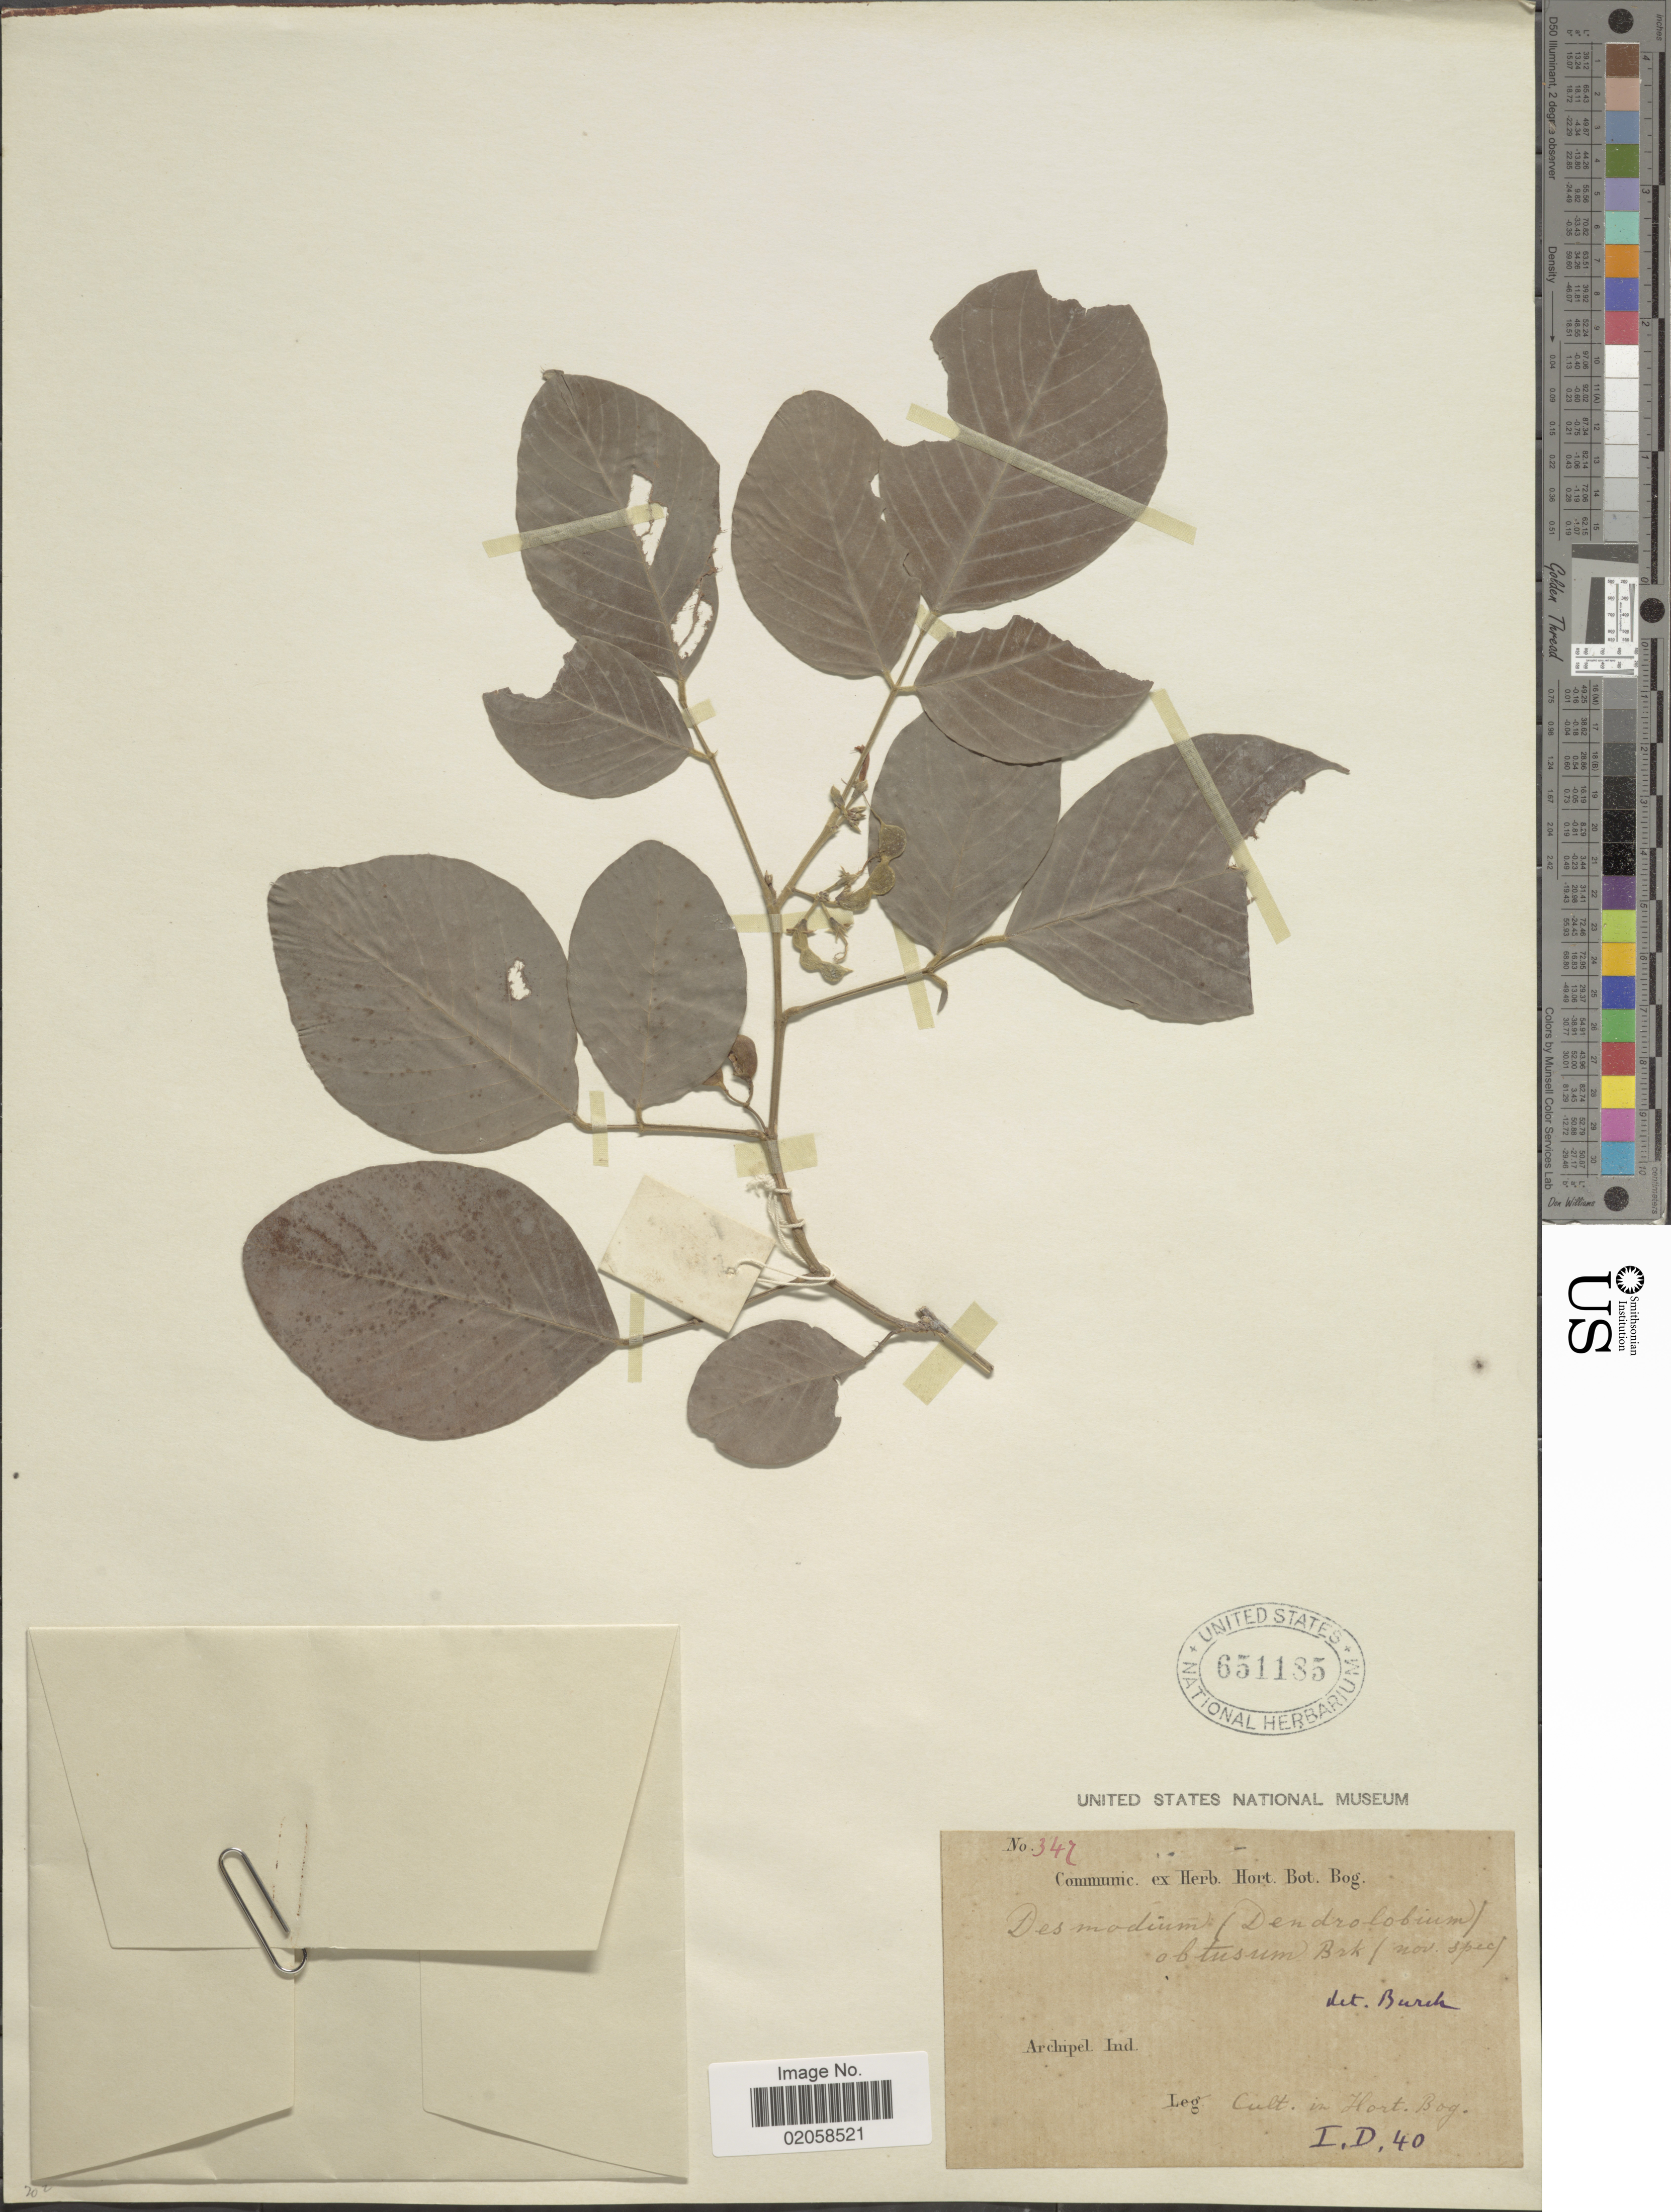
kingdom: Plantae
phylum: Tracheophyta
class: Magnoliopsida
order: Fabales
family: Fabaceae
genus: Desmodium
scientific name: Desmodium obtusum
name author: (Muhl. ex Willd.) DC.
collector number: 342*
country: Indonesia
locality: Archipel Ind., cult. in Hort. Bog., I,D, 40.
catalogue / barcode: US 651185